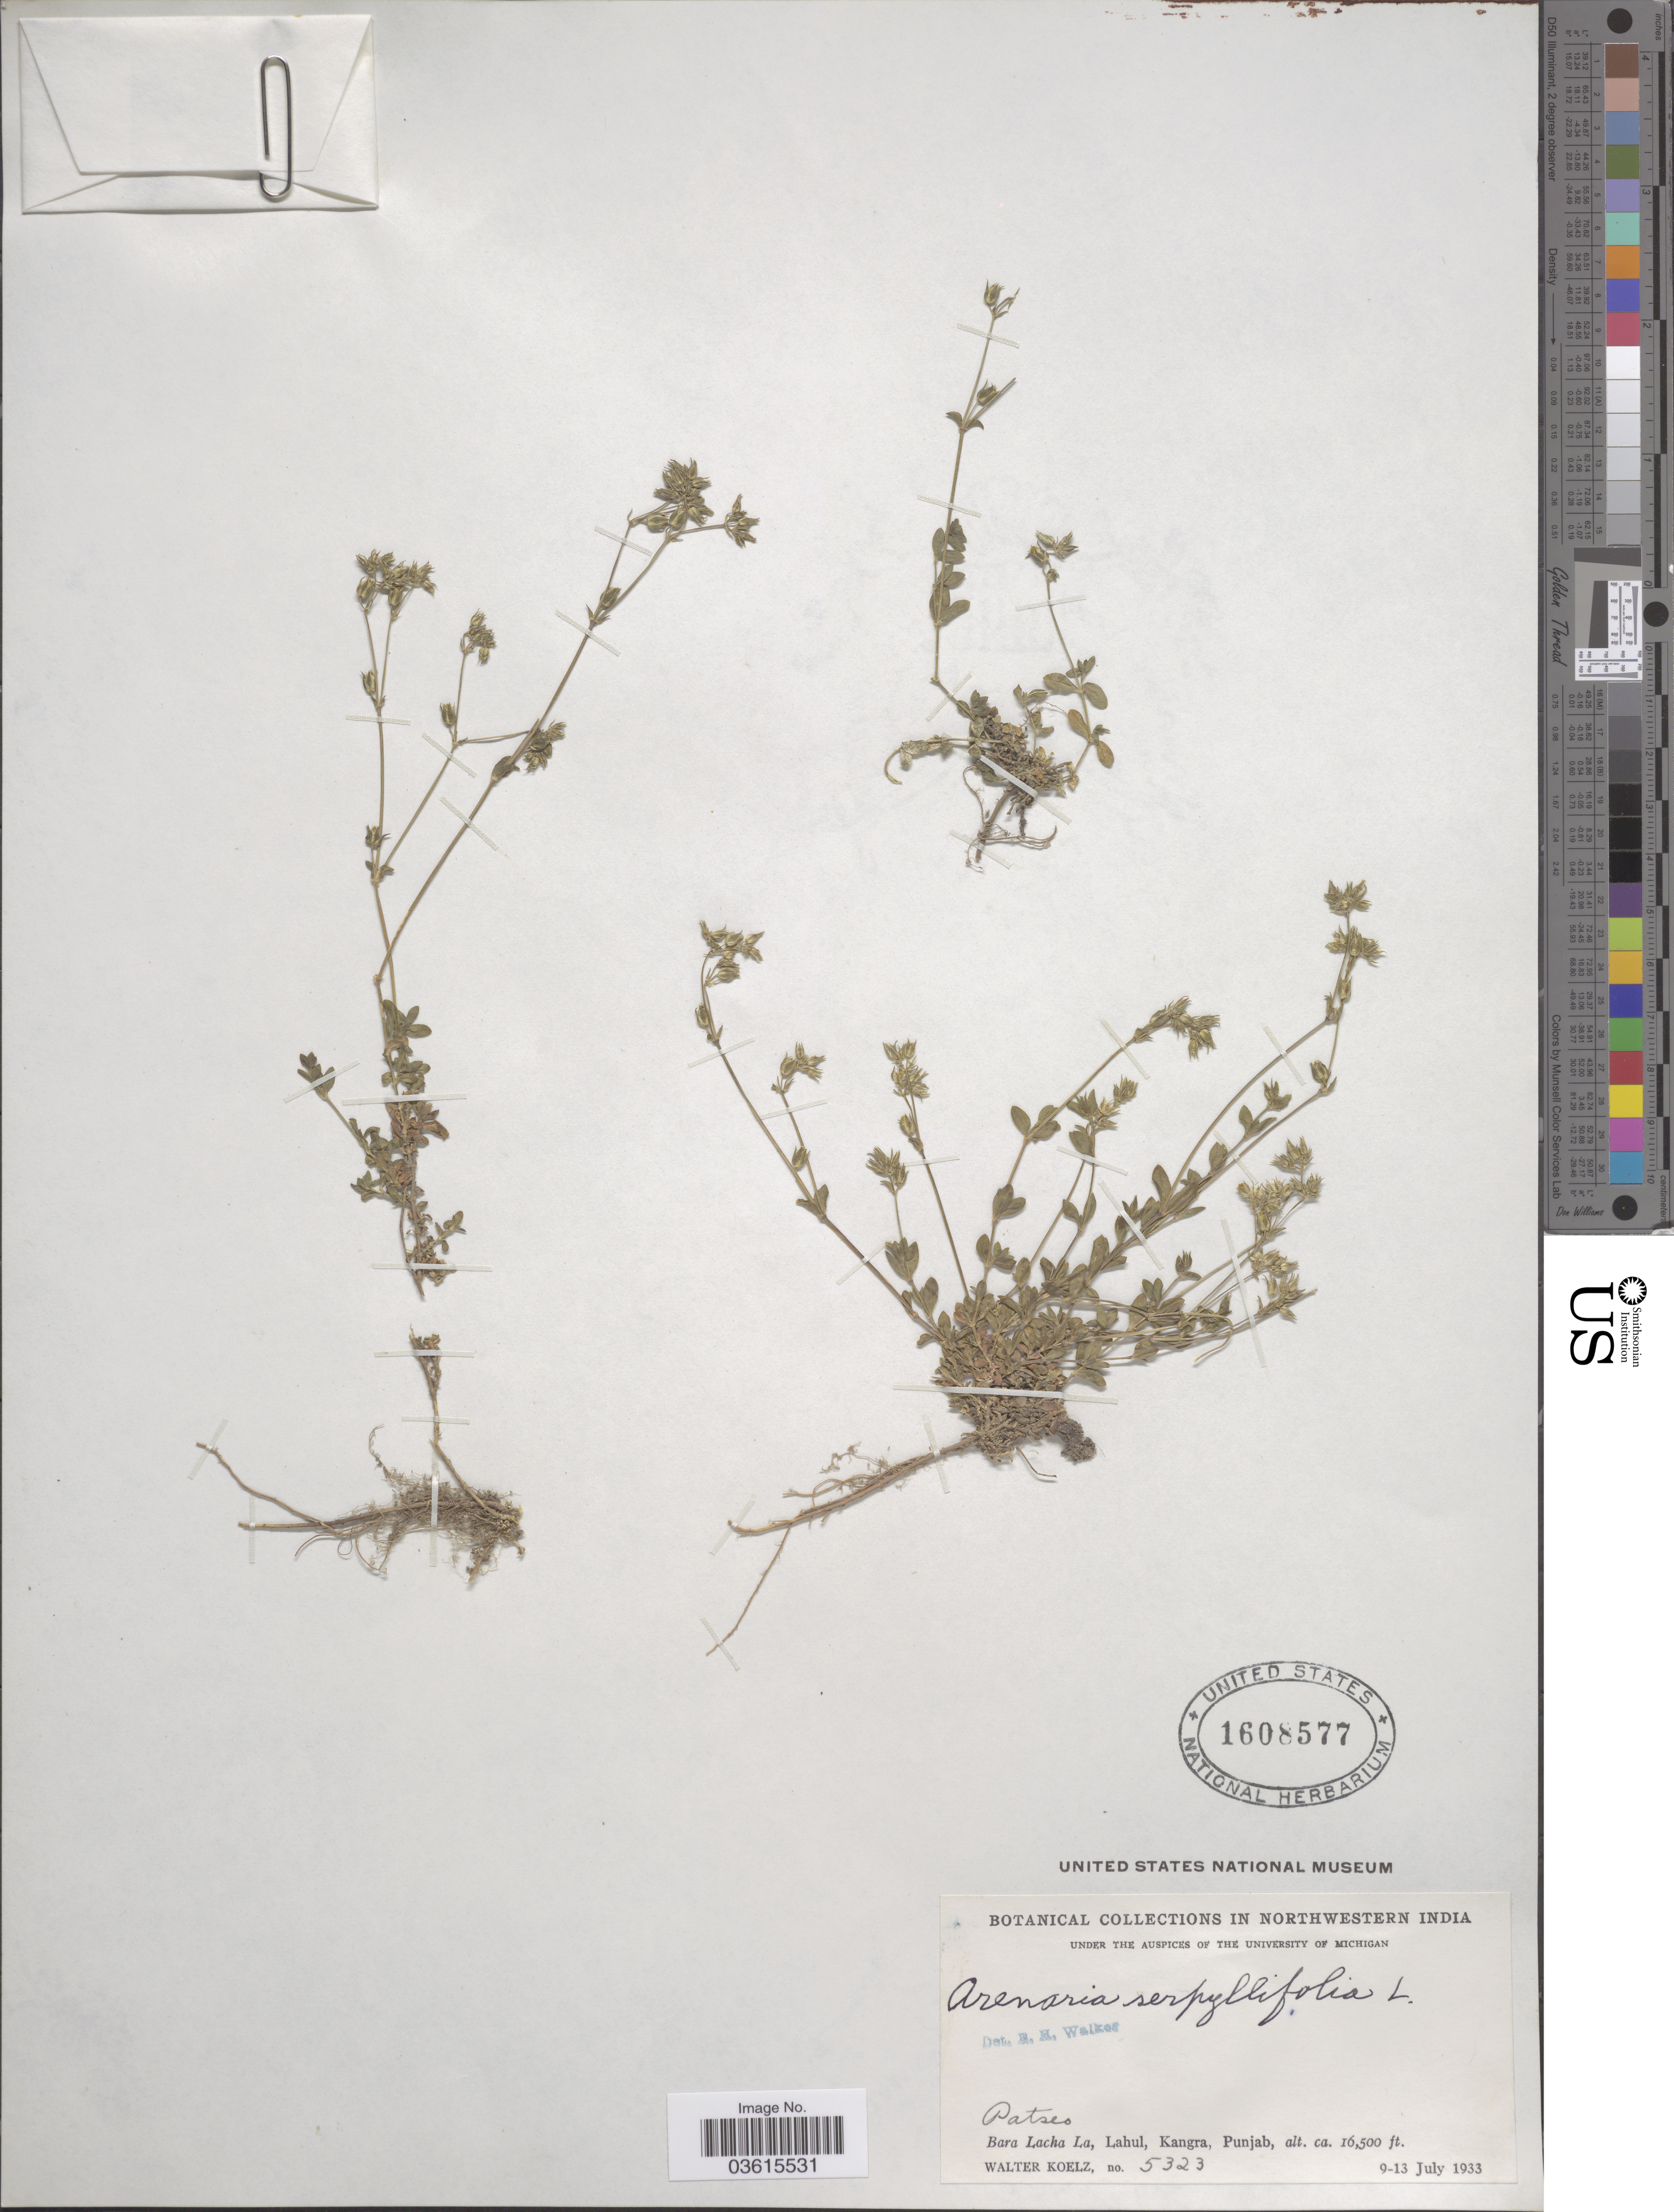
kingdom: Plantae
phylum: Tracheophyta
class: Magnoliopsida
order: Caryophyllales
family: Caryophyllaceae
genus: Arenaria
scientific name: Arenaria serpyllifolia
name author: L.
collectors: W. N. Koelz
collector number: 5323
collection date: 1933-07-09/1933-07-13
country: India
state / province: Punjab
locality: In northwestern India. Bara Lacha La, Lahul.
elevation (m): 5029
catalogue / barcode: US 1608577